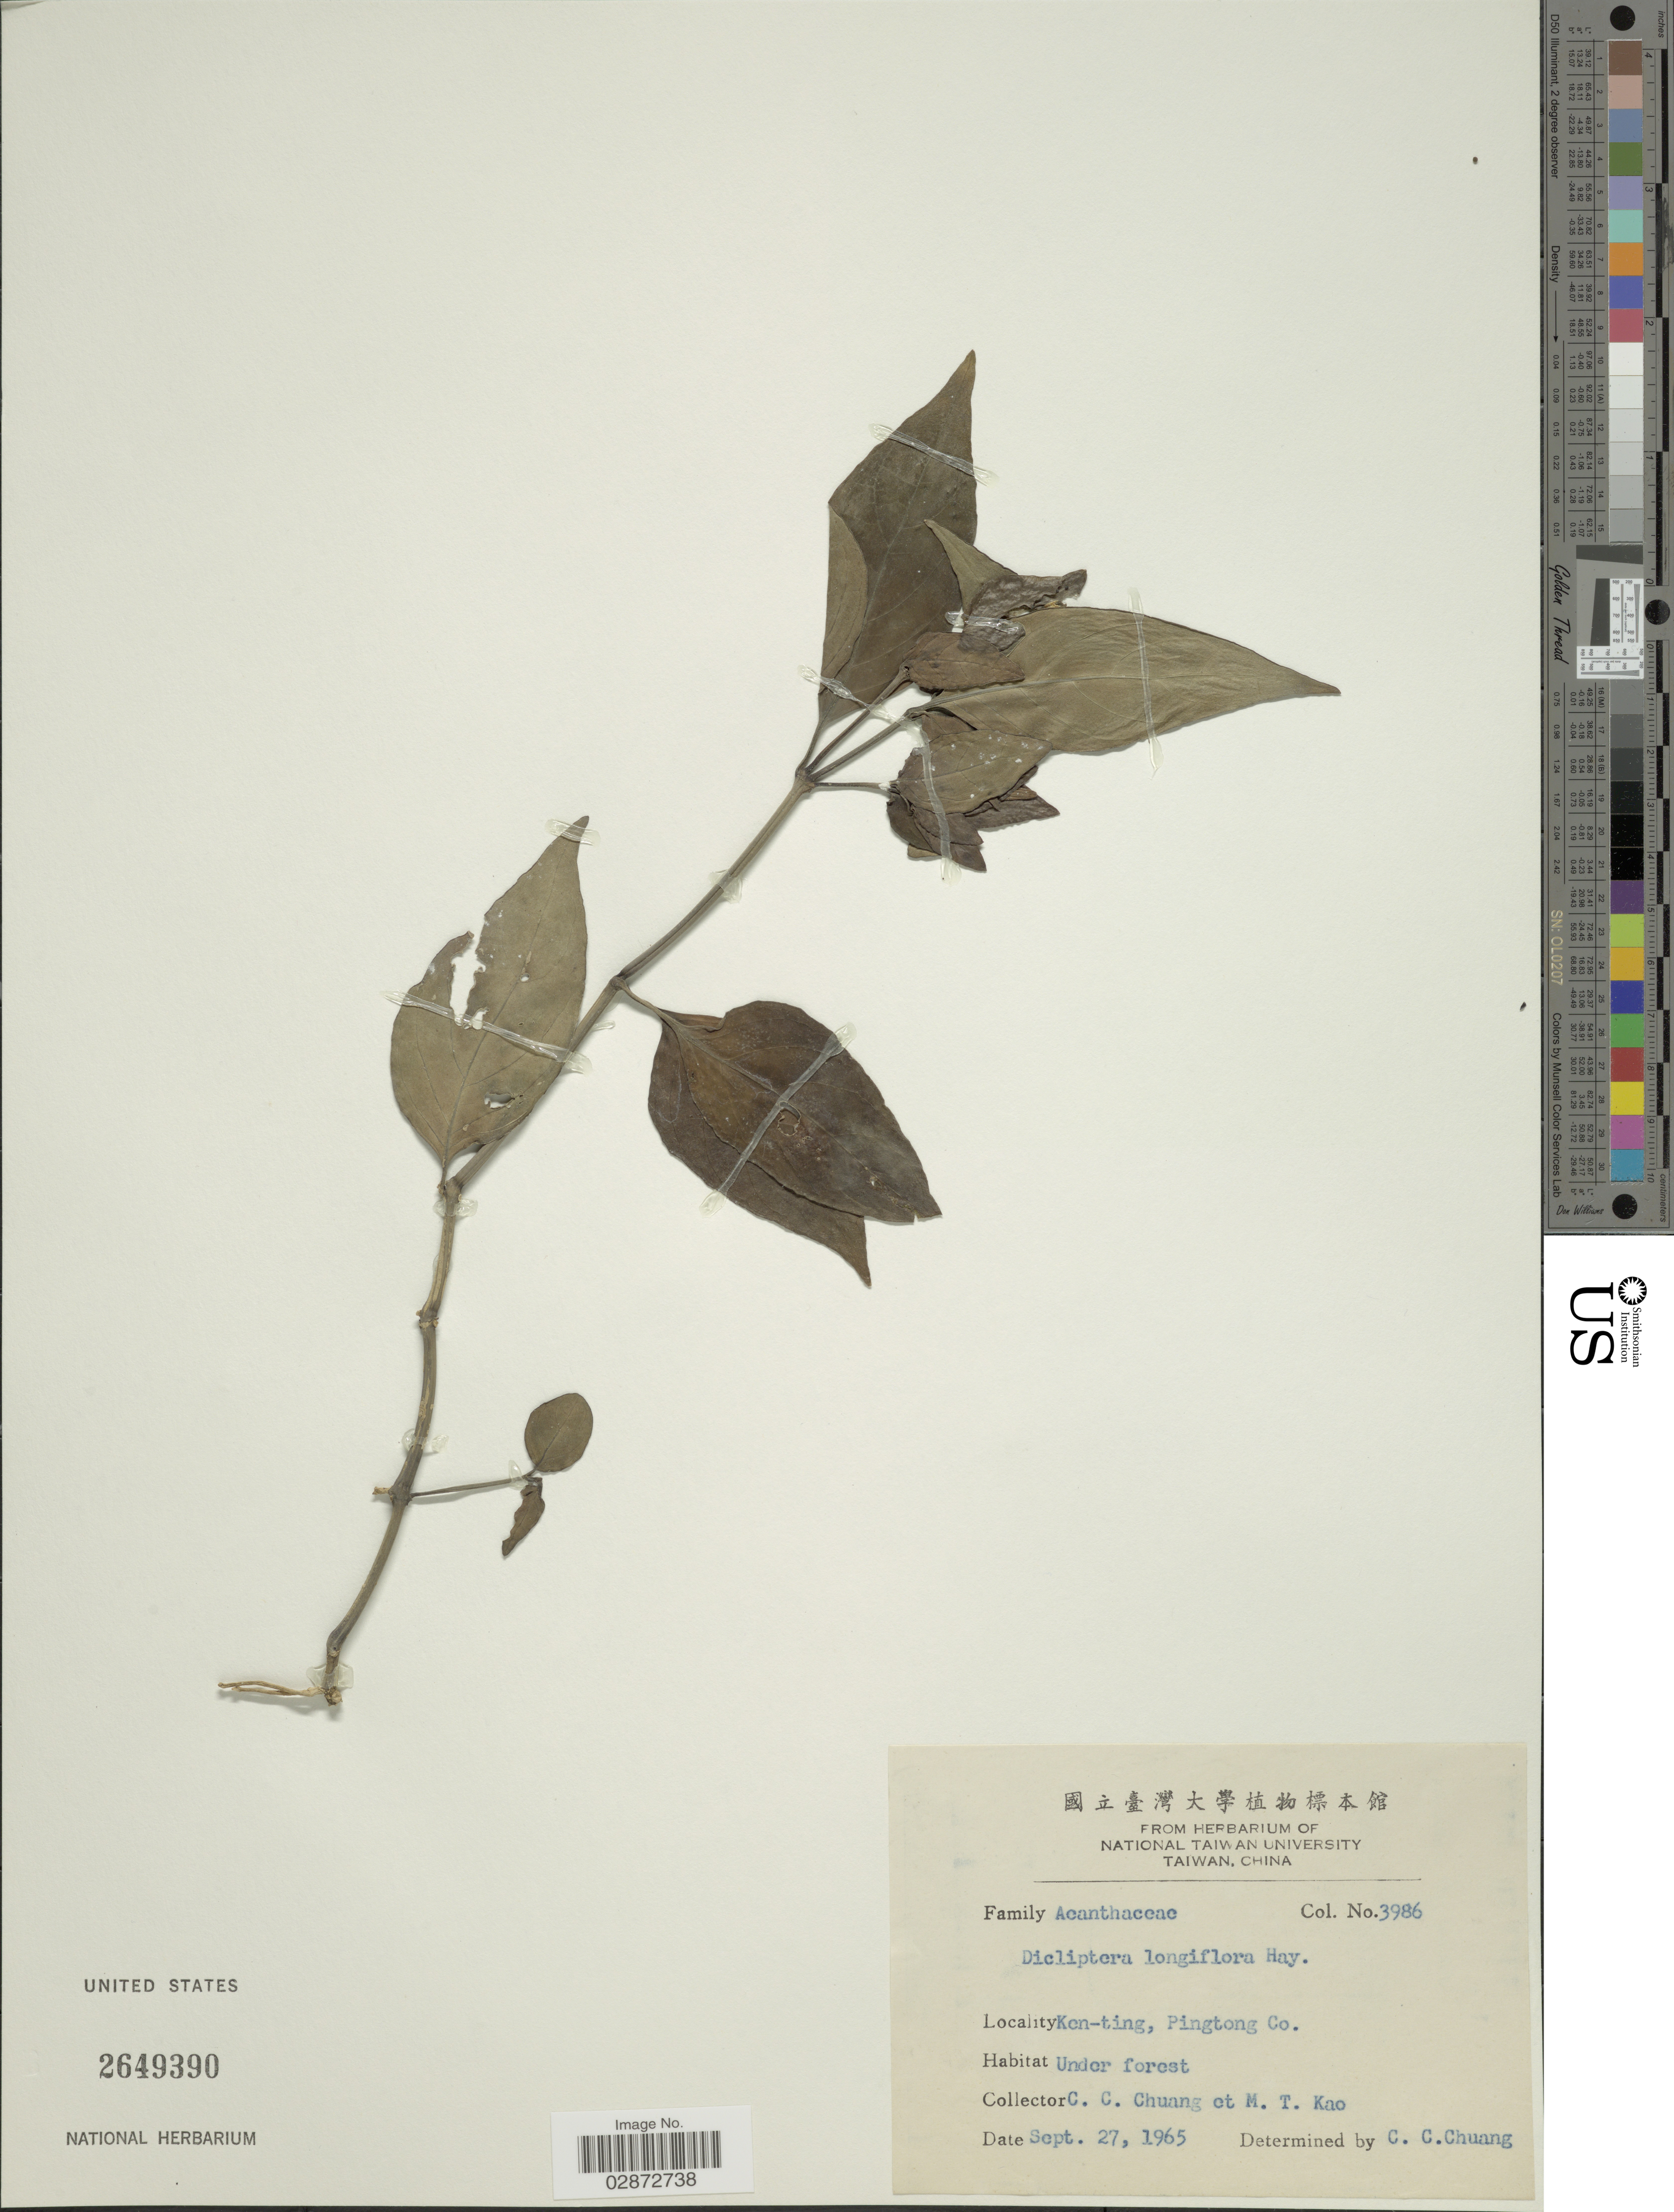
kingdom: Plantae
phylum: Tracheophyta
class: Magnoliopsida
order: Lamiales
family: Acanthaceae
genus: Dicliptera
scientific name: Dicliptera longiflora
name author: Hayata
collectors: C. C. Chuang & M. T. Kao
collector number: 3986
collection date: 1965-09-27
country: Taiwan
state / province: Pingtung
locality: Ken-ting, Pingtong Co.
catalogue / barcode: US 2649390